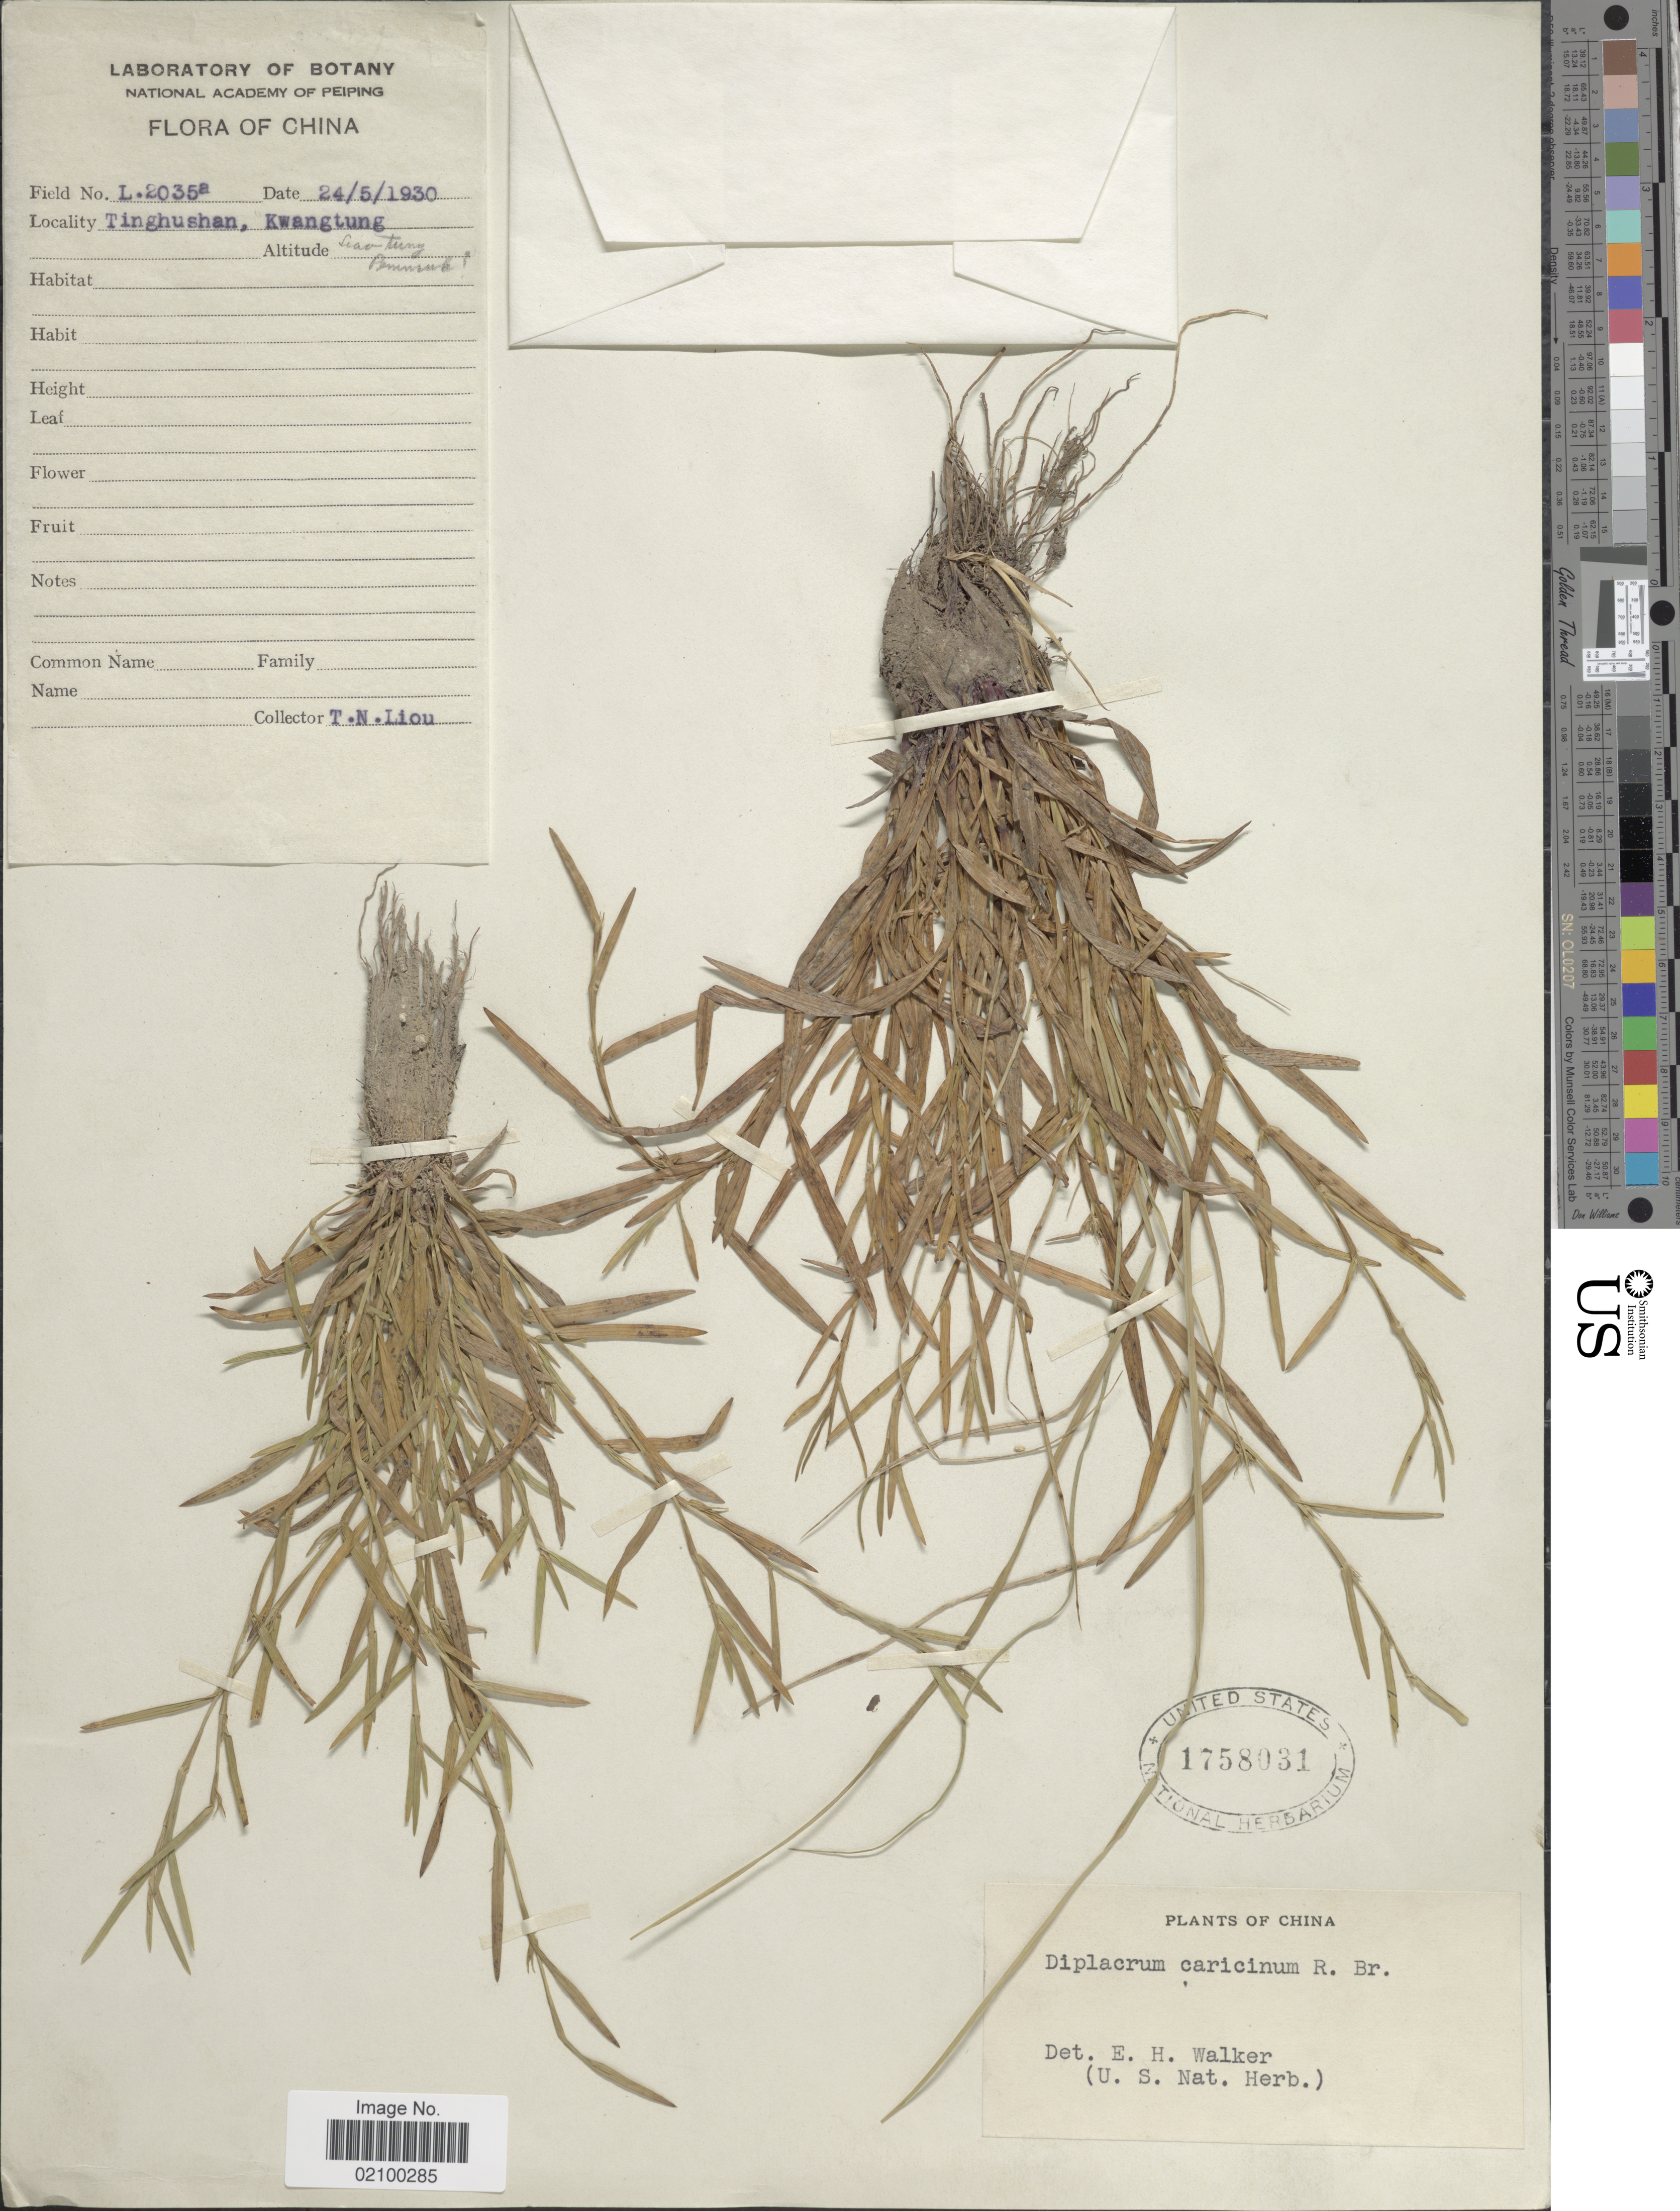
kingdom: Plantae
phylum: Tracheophyta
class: Liliopsida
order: Poales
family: Cyperaceae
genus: Diplacrum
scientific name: Diplacrum caricinum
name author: R. Br.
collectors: T. N. Liou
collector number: L2035a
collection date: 1930-05-24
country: China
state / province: Guangdong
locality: Tinghushan, Kwangtung, Siao Tung, Pennsub [unsure placement] [interpreted]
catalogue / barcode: US 1758031